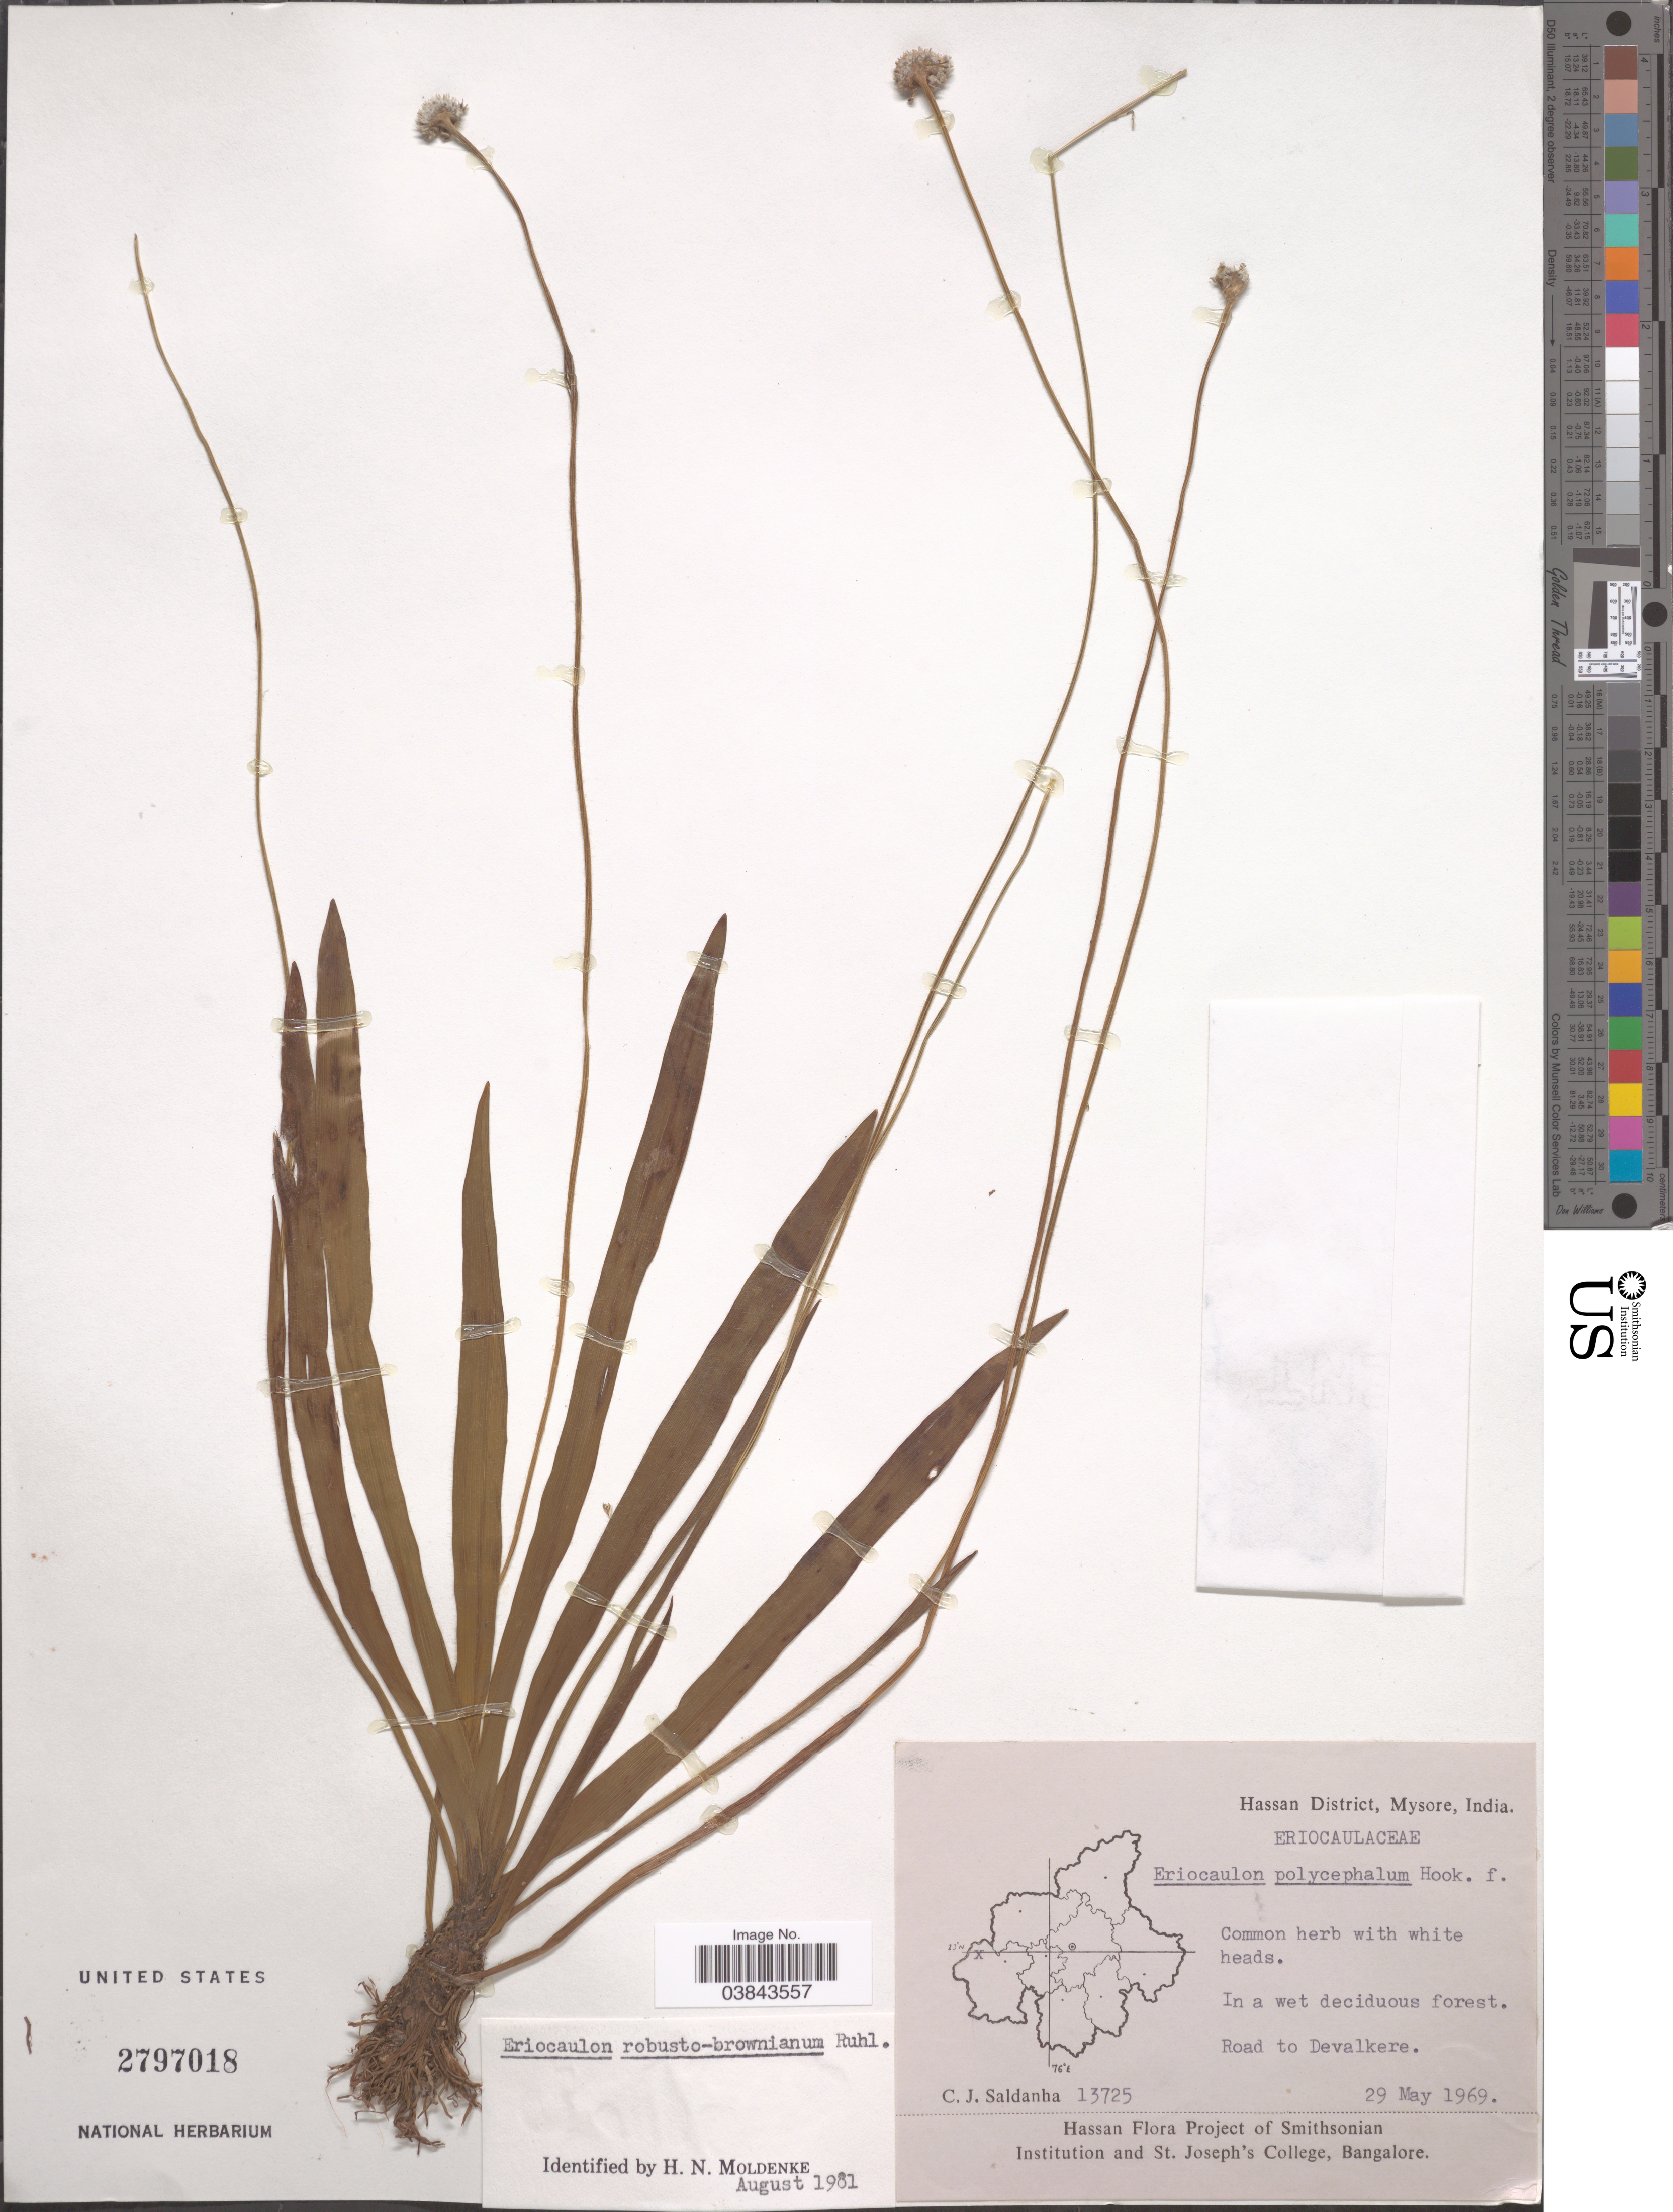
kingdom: Plantae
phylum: Tracheophyta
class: Liliopsida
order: Poales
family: Eriocaulaceae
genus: Eriocaulon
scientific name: Eriocaulon robustobrownianum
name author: Ruhland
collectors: C. J. Saldanha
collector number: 13725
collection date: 1969-05-29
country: India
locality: Hassan District, Mysore. Road to Devalkere.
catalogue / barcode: US 2797018